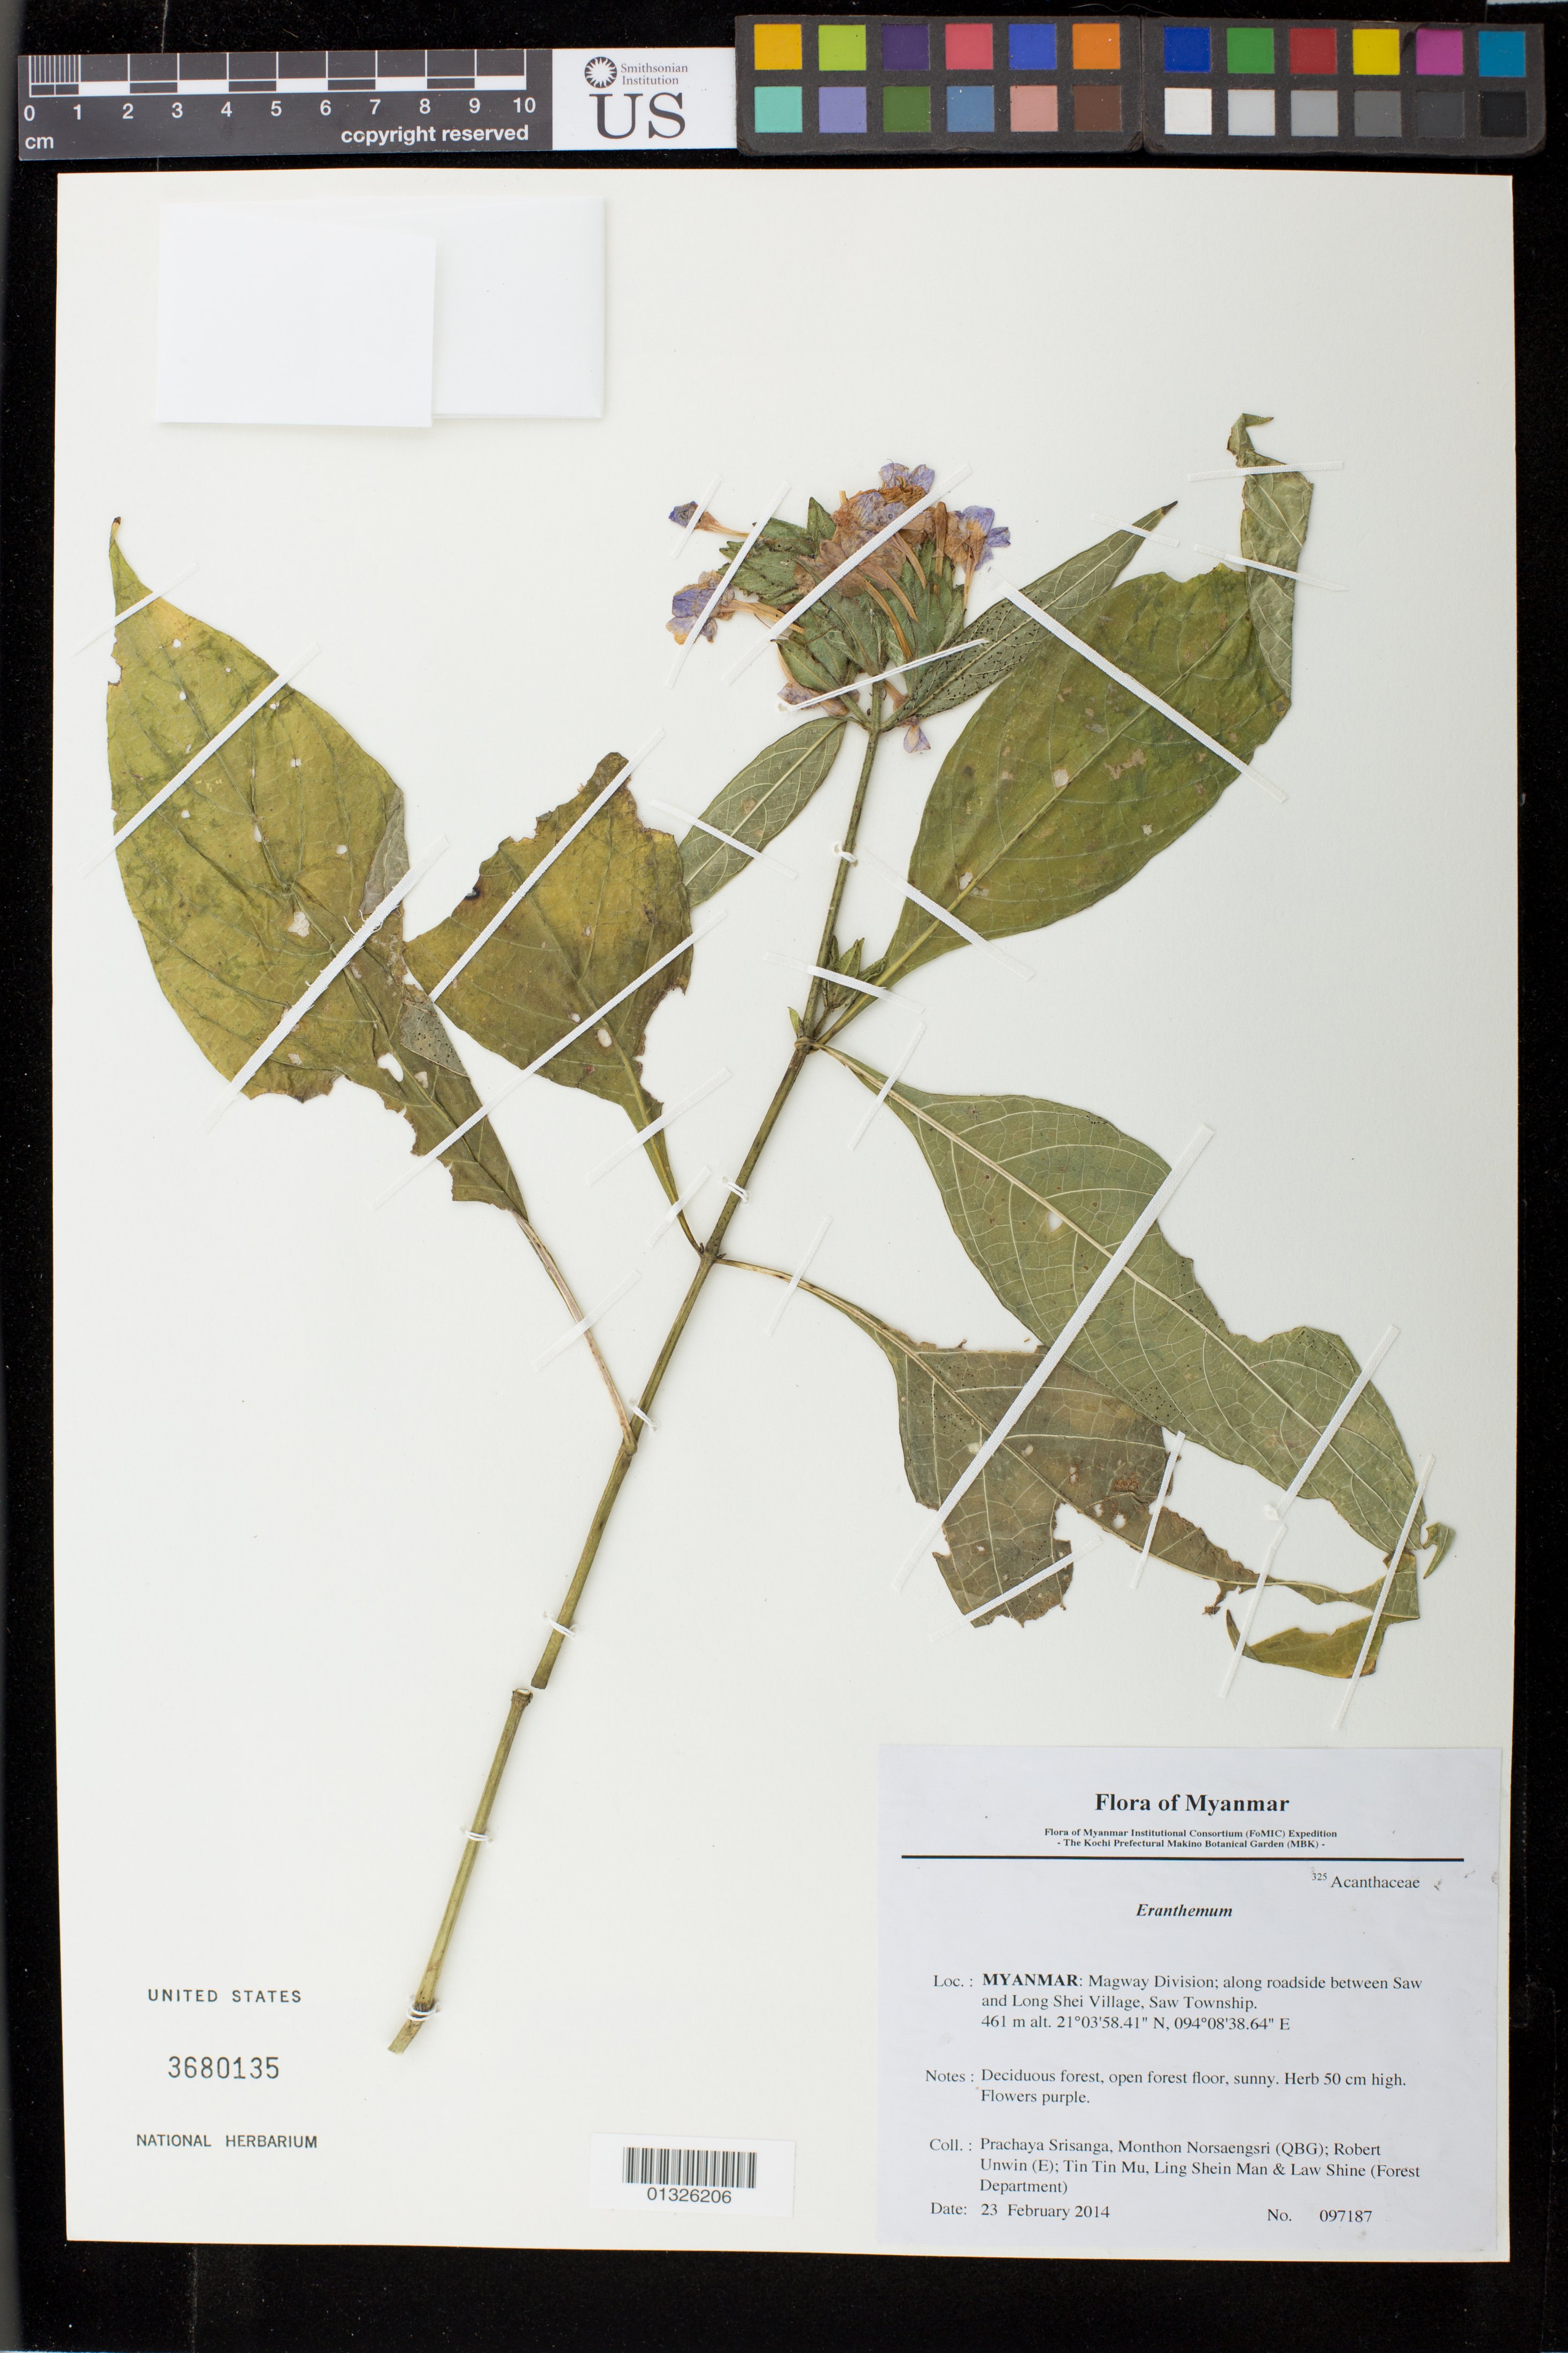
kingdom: Plantae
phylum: Tracheophyta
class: Magnoliopsida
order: Lamiales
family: Acanthaceae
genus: Eranthemum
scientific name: Eranthemum sp.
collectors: P. Srisanga, M. Norsaengsri, R. Unwin, Tin Tin Mu, Ling Shein Man & L. Shine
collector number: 97187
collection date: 2014-02-23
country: Myanmar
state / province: Chin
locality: Along roadside between Saw and Long Shei Village, Saw Township.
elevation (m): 461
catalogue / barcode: US 3680135